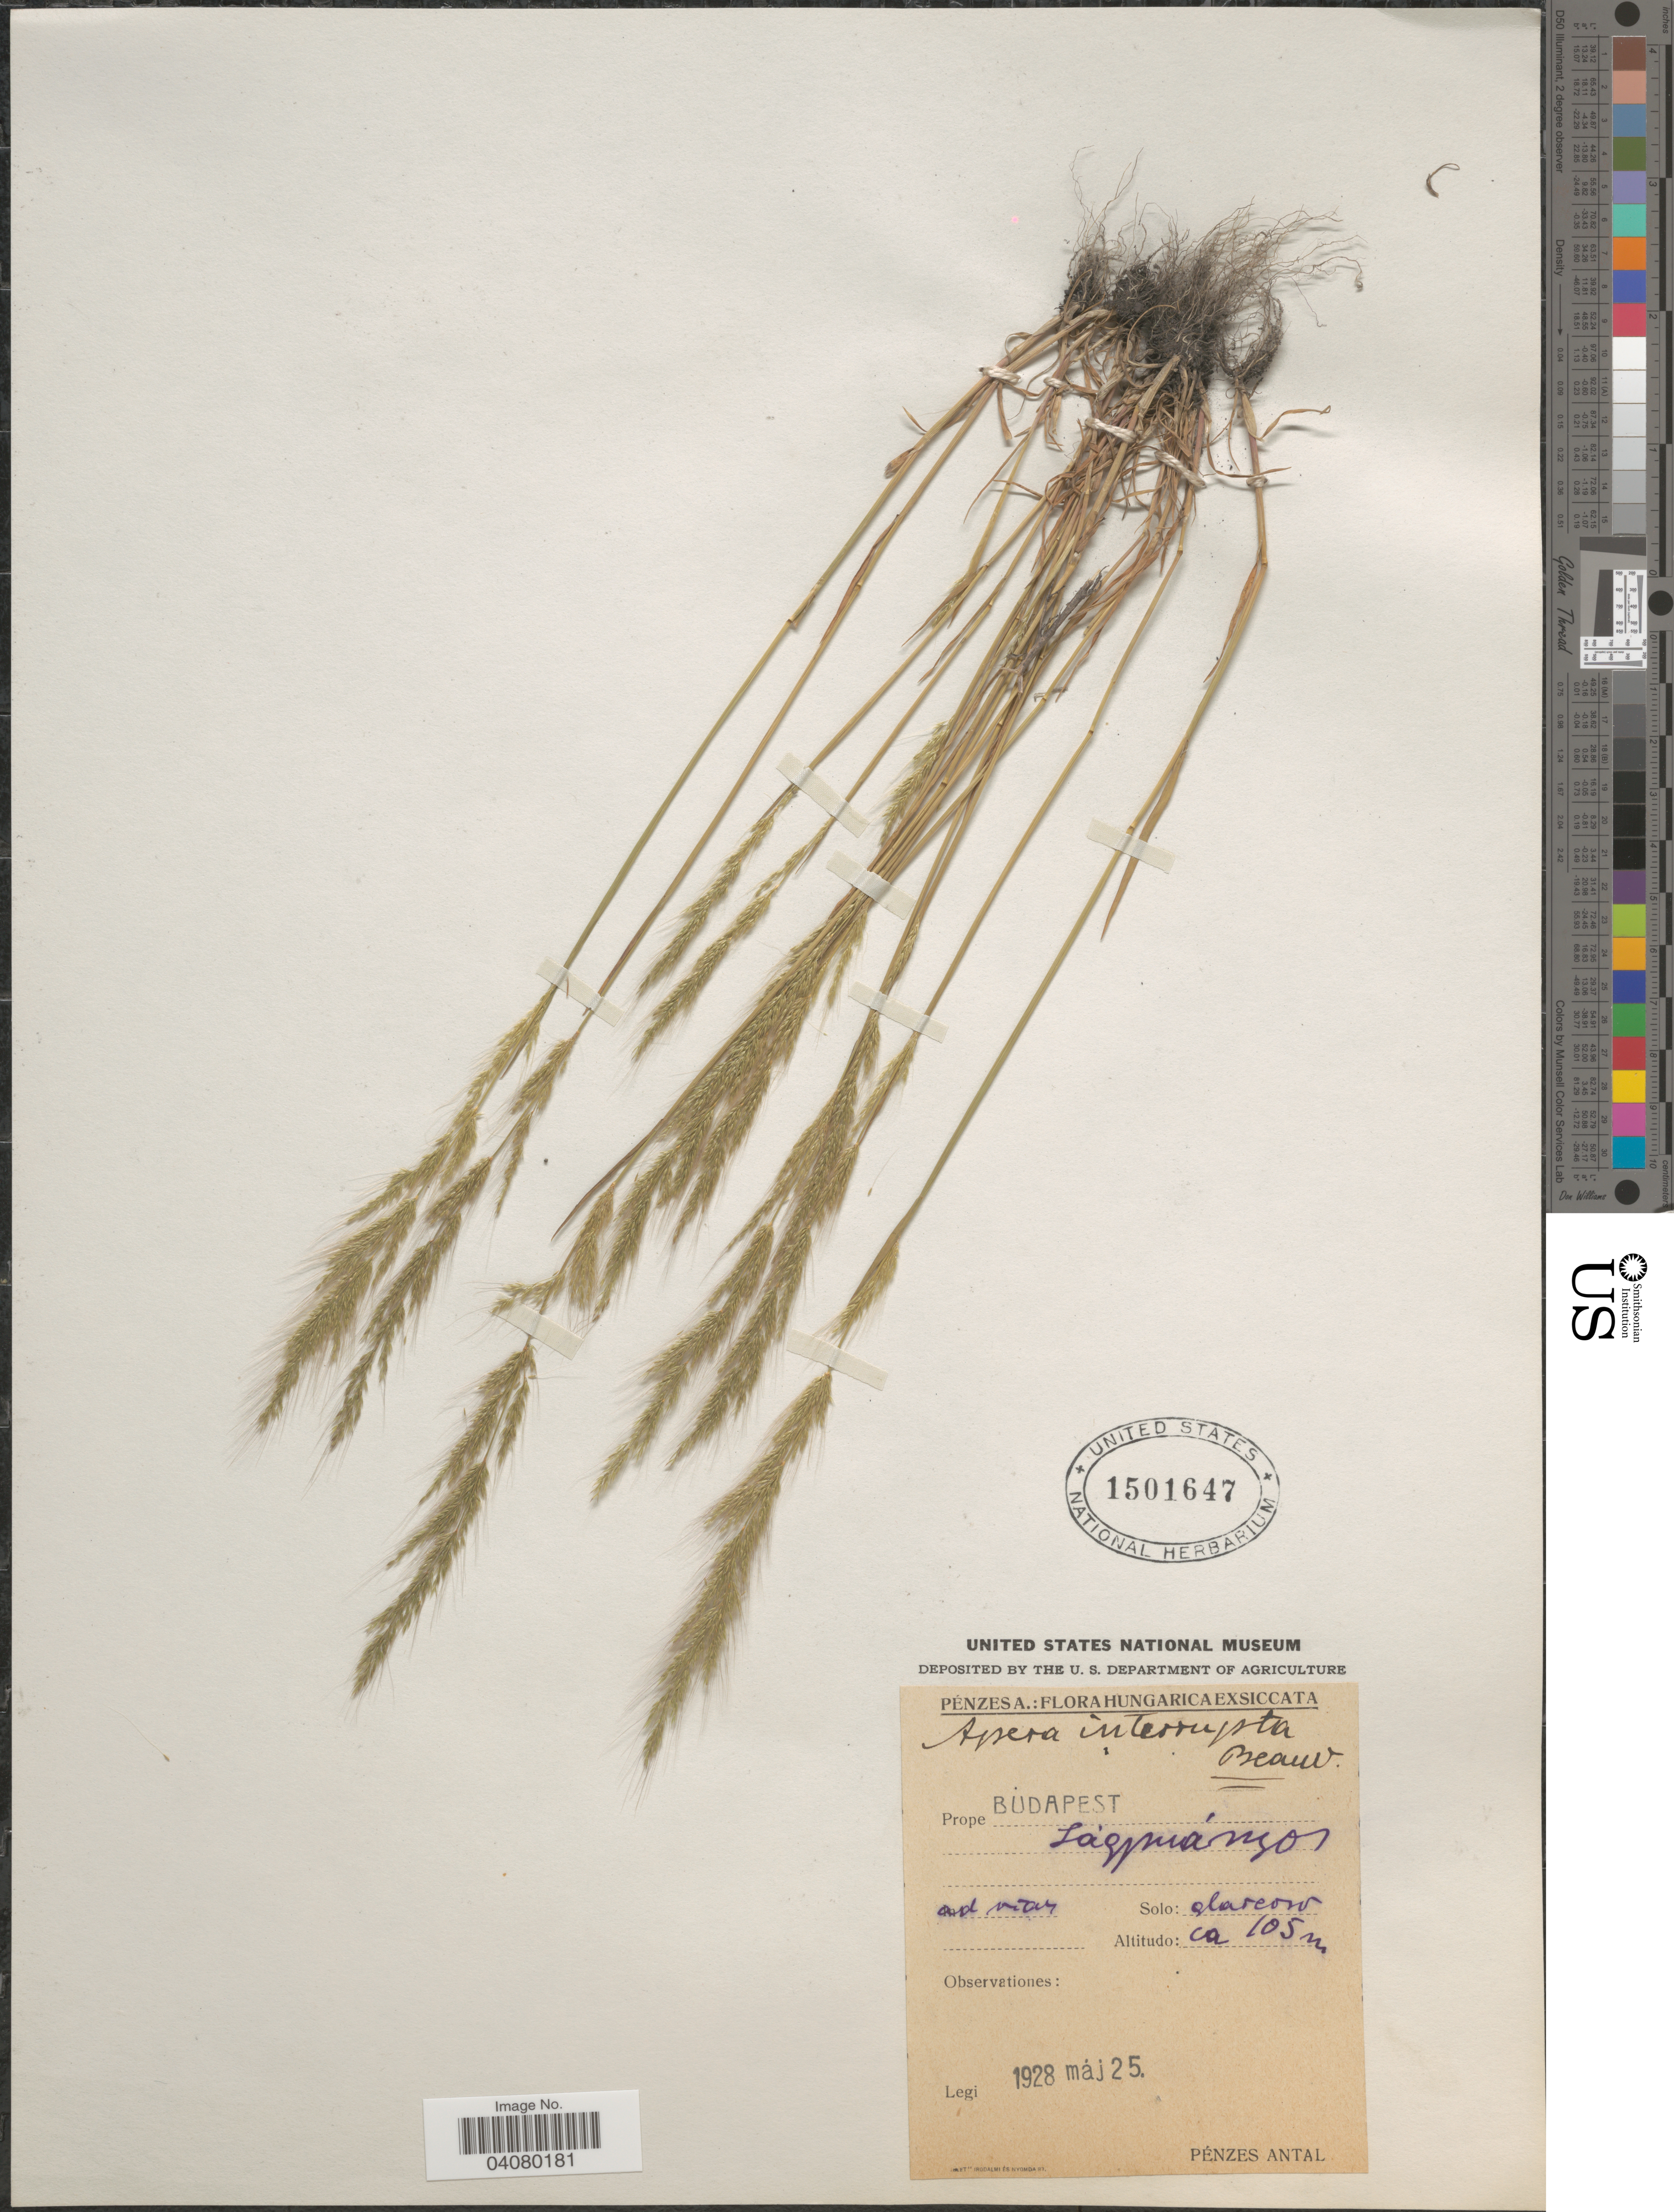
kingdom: Plantae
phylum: Tracheophyta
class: Liliopsida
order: Poales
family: Poaceae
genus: Apera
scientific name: Apera interrupta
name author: (L.) P. Beauv.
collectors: P. Antal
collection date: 1928-05-25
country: Hungary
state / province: Budapest, Capital District of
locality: Hungarica. Prope Budapest.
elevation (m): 105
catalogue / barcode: US 1501647